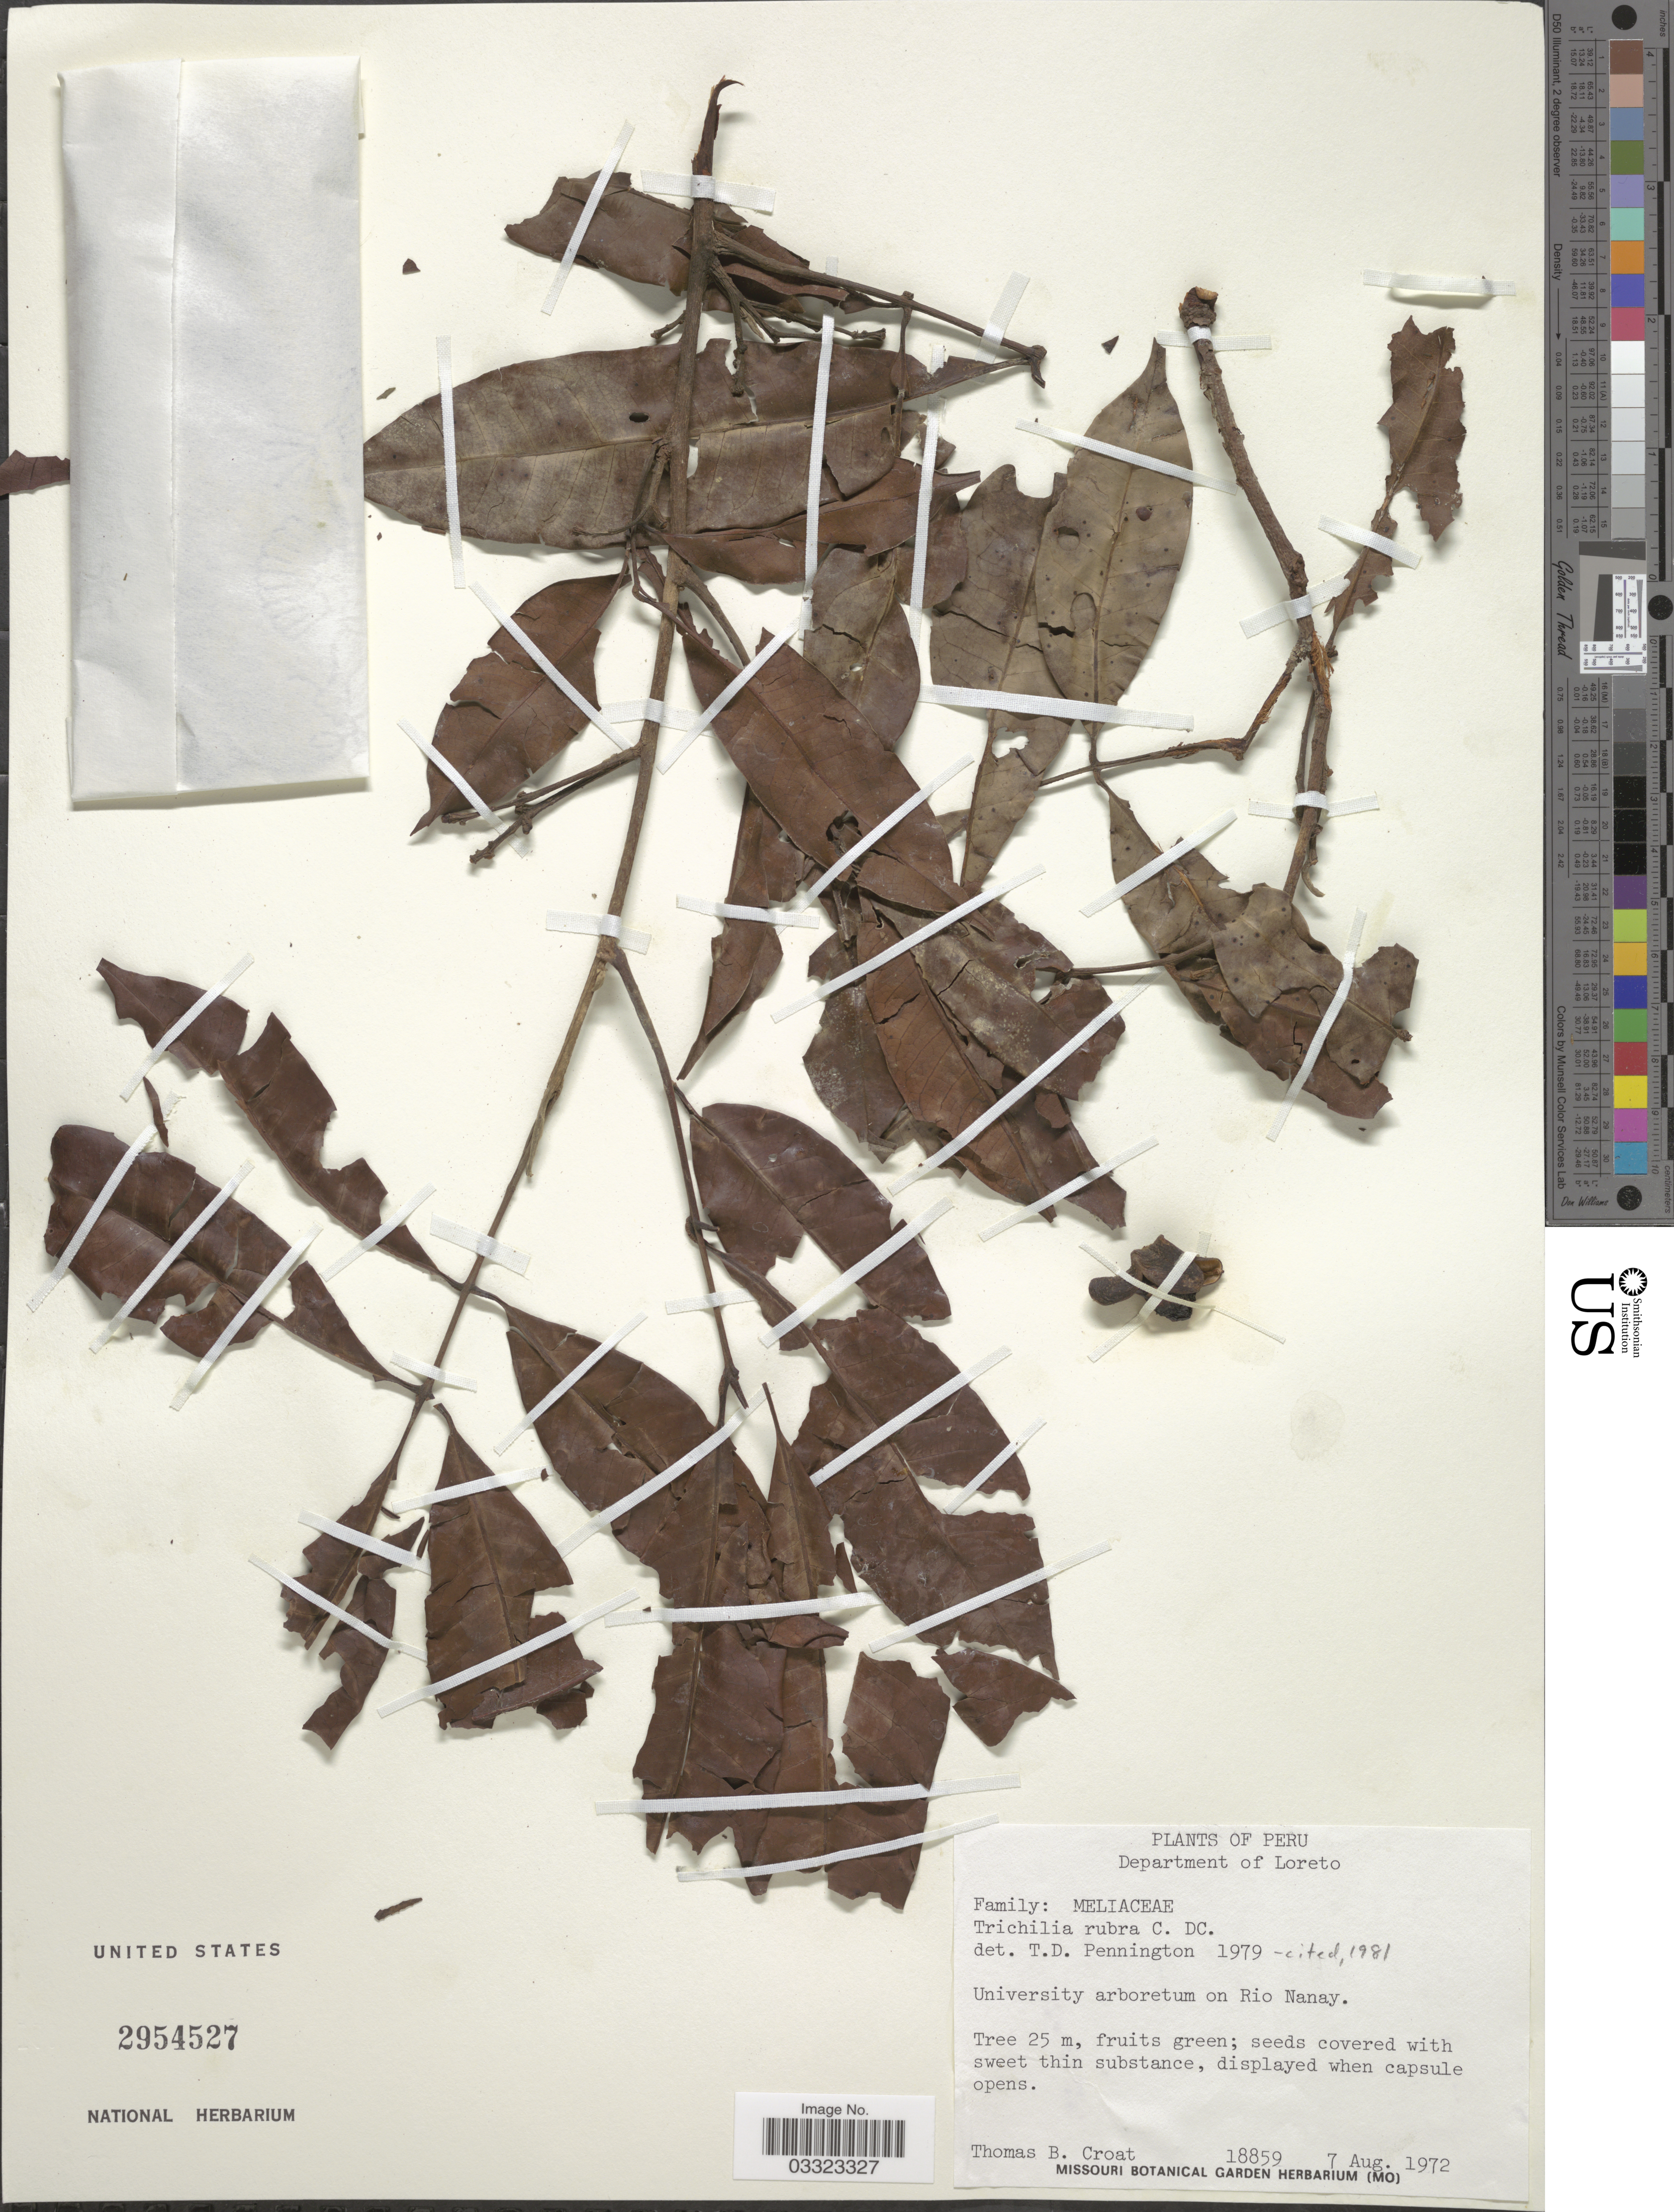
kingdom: Plantae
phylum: Tracheophyta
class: Magnoliopsida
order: Sapindales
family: Meliaceae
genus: Trichilia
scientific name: Trichilia rubra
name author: C. DC.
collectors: T. B. Croat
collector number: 18859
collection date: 1972-08-07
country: Peru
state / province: Loreto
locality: Department of Loreto, University arboretum on Rio Nanay.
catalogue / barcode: US 2954527